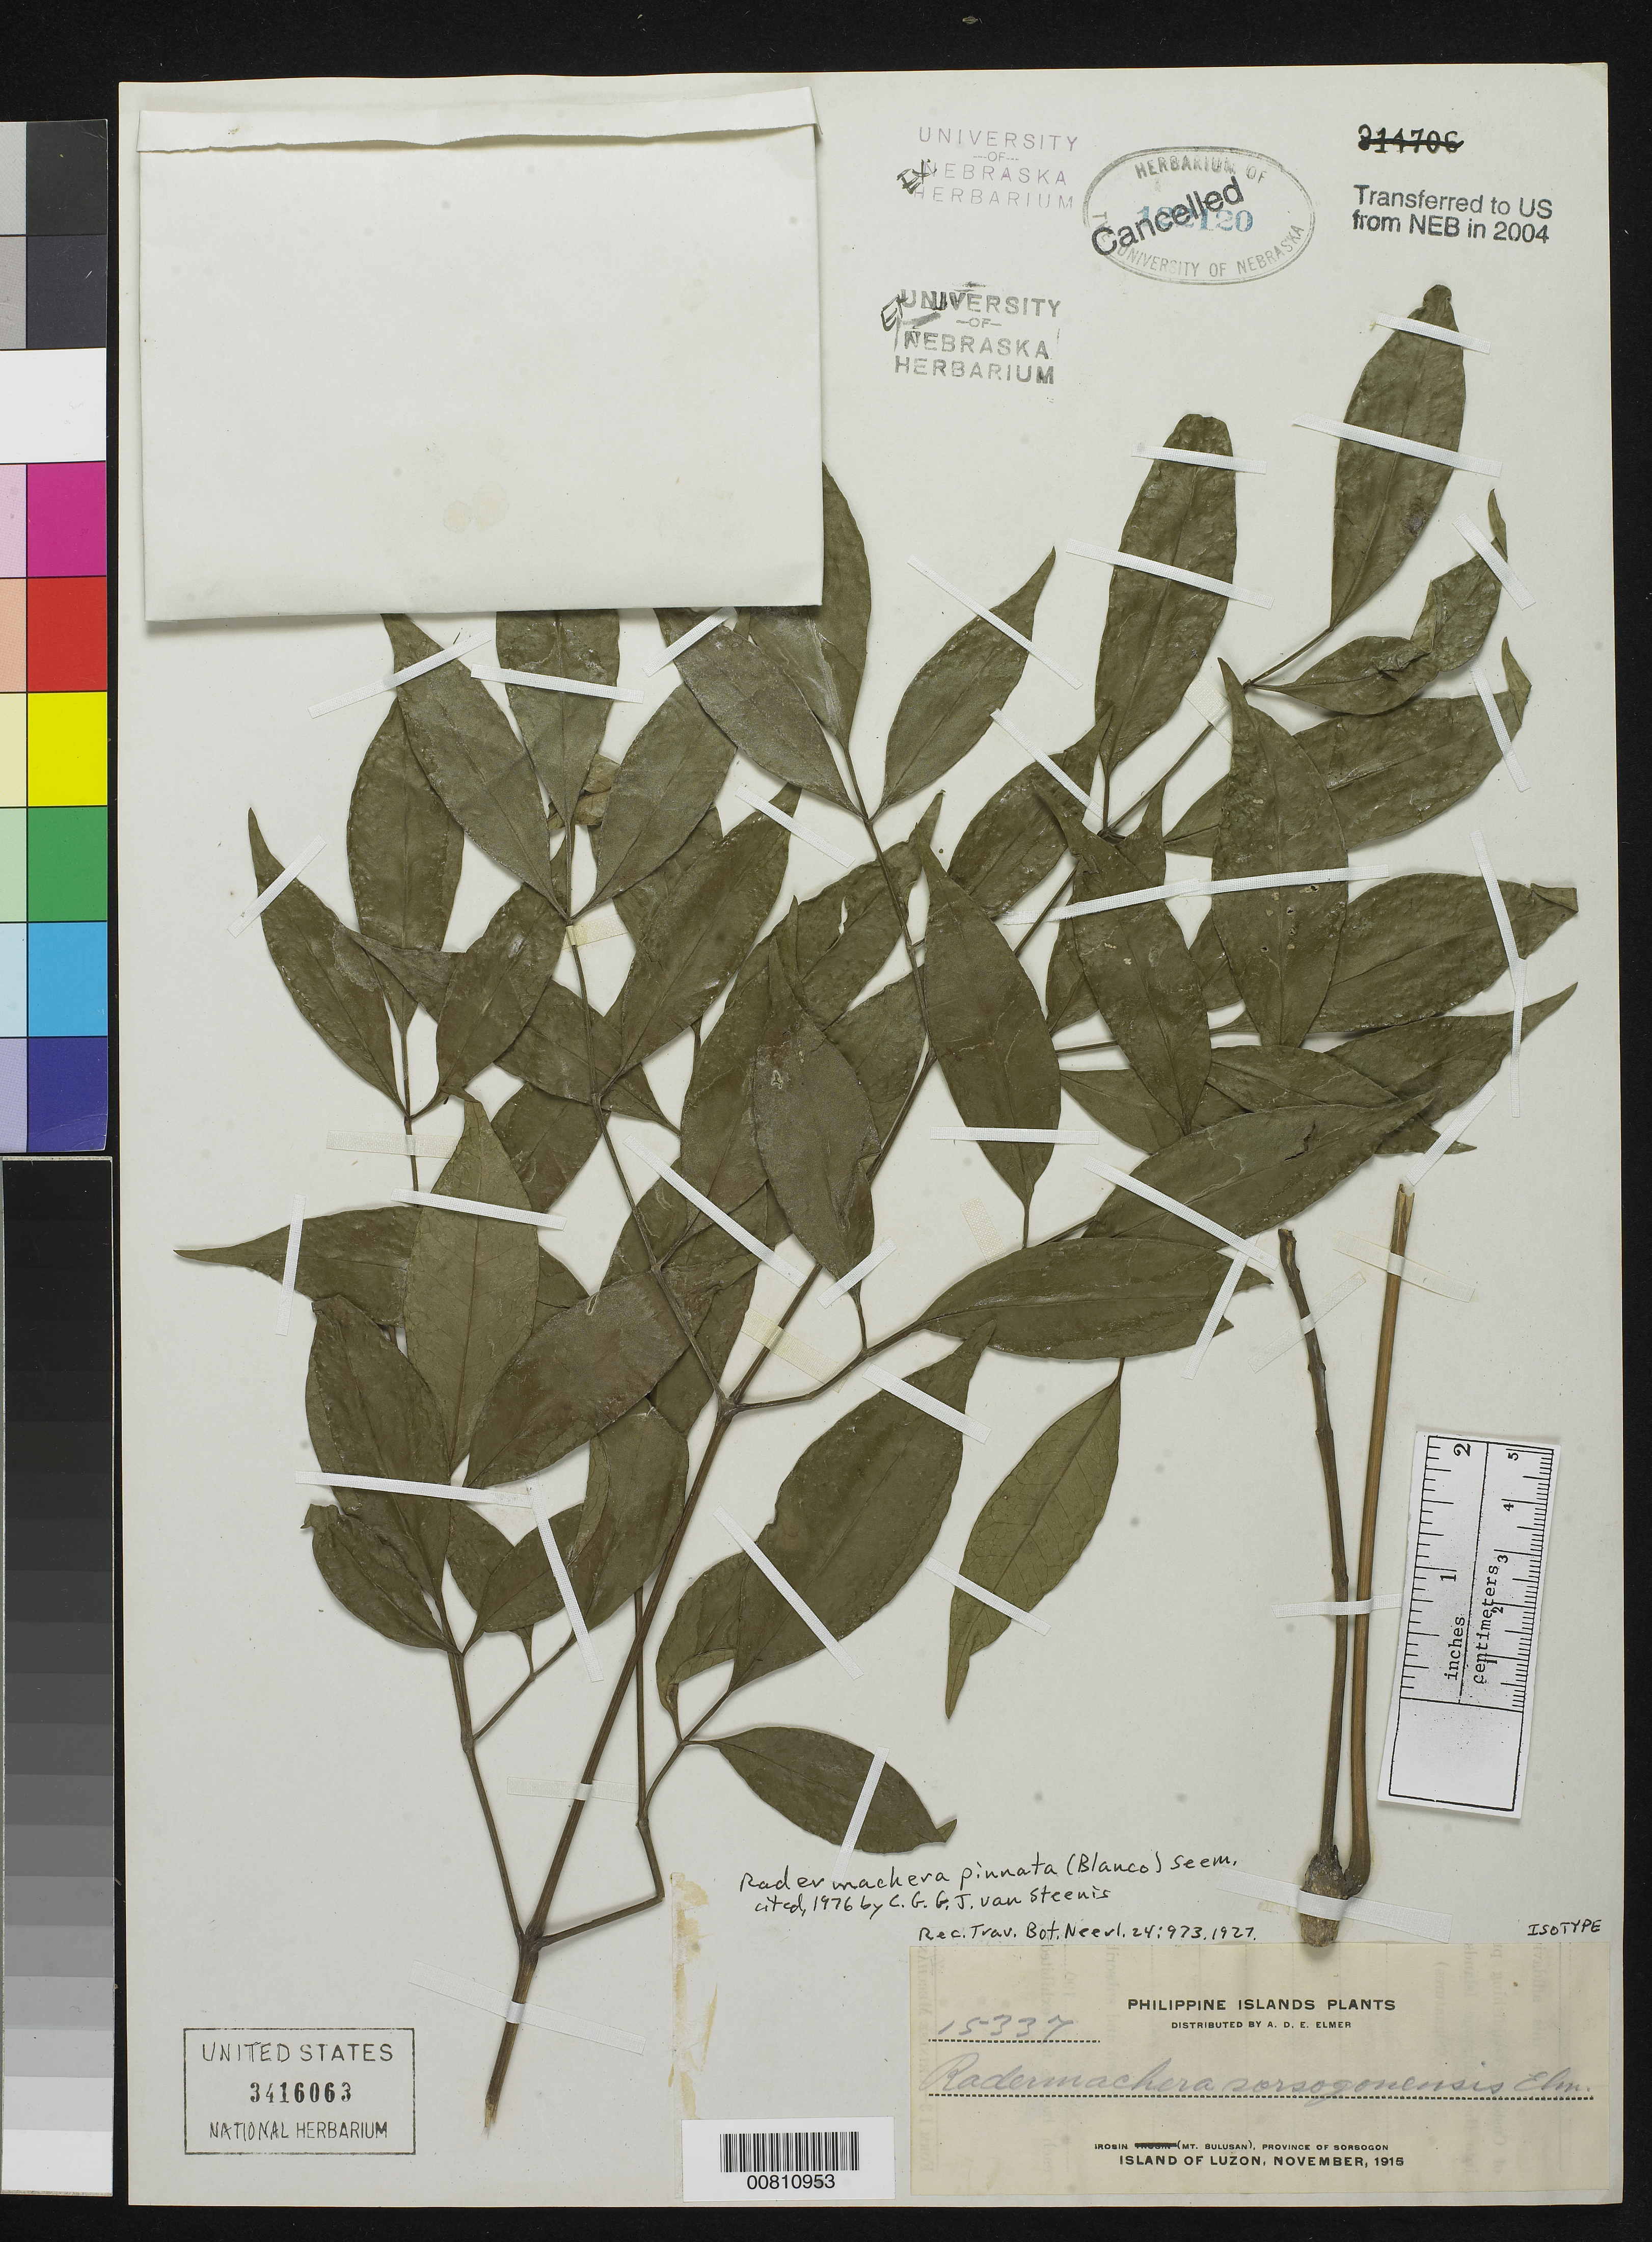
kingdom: Plantae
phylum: Tracheophyta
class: Magnoliopsida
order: Lamiales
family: Bignoniaceae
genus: Radermachera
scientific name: Radermachera sorsogonensis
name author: Elmer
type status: Isotype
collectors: A. D. E. Elmer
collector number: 15337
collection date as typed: Nov 1915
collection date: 1915-11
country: Philippines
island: Luzon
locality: Irosin (Mt. Bulusan), Province of Sorsogon.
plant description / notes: Cited 1976 by C.G.G.J. van Steenis.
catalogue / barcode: US 3416063